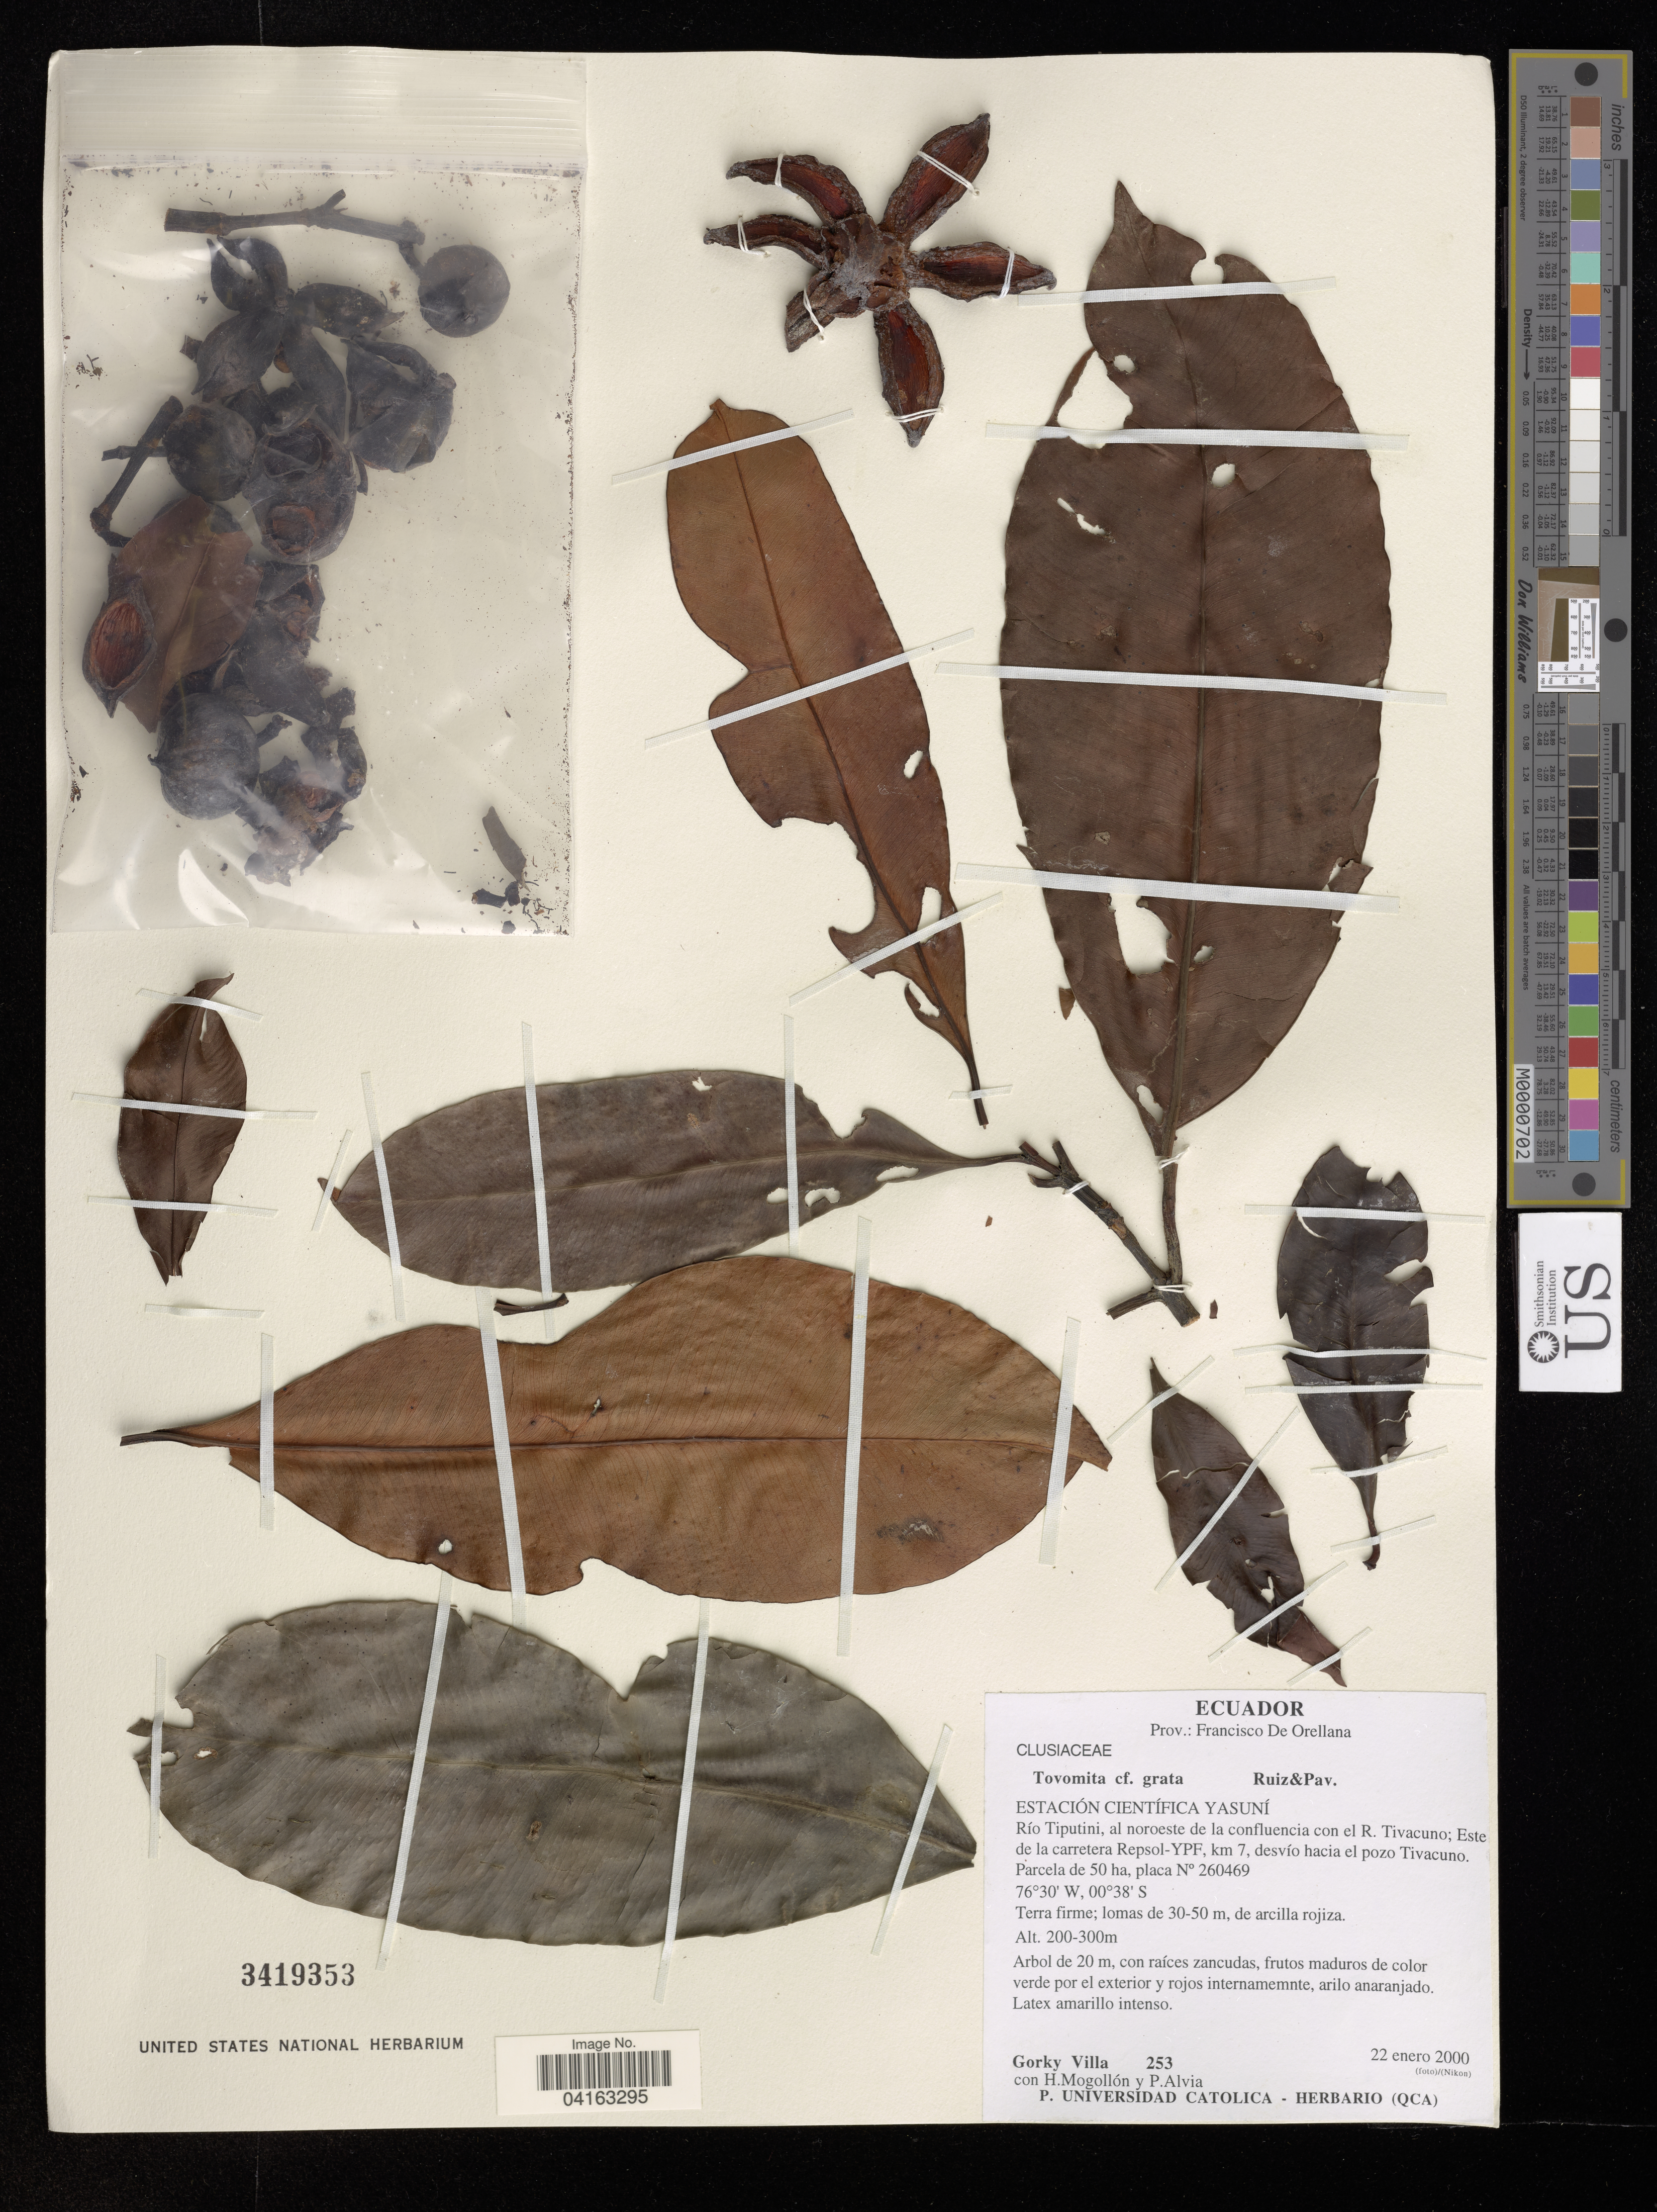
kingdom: Plantae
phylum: Tracheophyta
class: Magnoliopsida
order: Malpighiales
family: Clusiaceae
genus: Tovomita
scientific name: Tovomita grata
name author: Sandwith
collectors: G. Villa, H. Mogollón & P. Alvia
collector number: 253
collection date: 2000-01-22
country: Ecuador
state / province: Orellana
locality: Prov.: Francisco De Orellana. Estación Científica Yasuní. Río Tiputini, al noroeste de la confluencia con el R. Tivacuno; Este de la carretera Repsol-YPF, km 7, desvío hacia el pozo Tivacuno. Parcela de 50 ha, placa N° 260469.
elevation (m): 200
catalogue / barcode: US 3419353